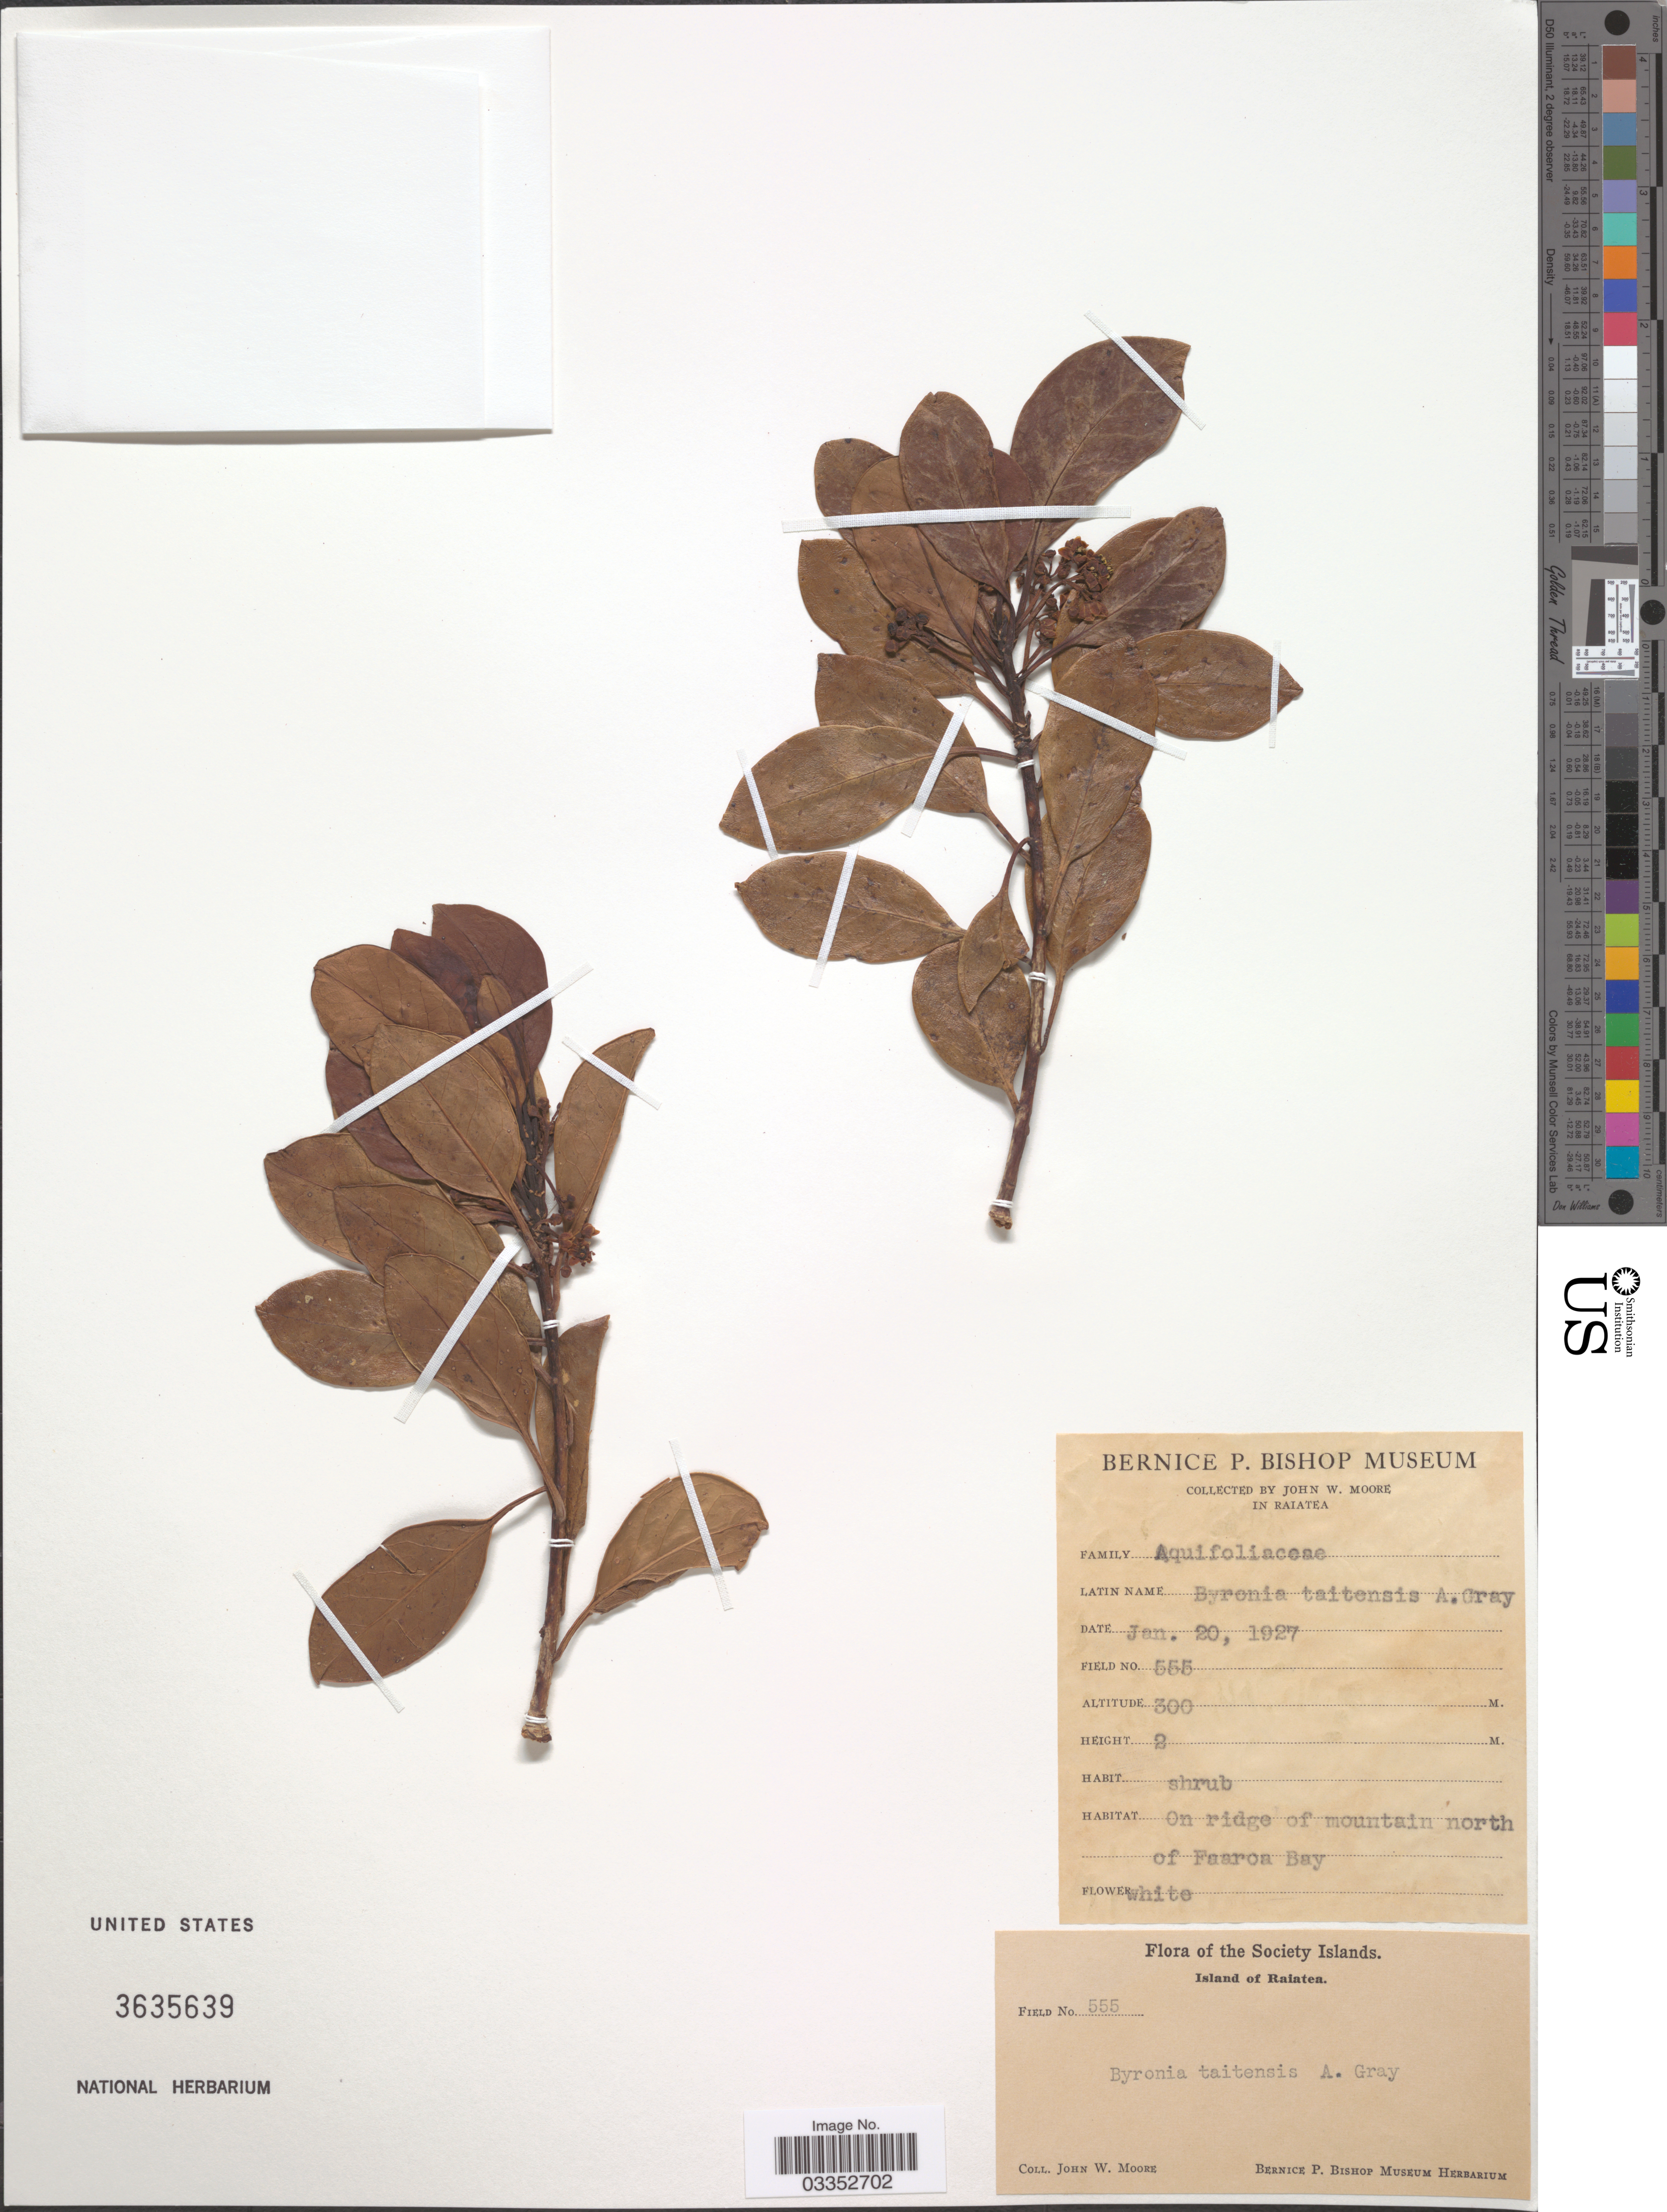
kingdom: Plantae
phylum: Tracheophyta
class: Magnoliopsida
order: Aquifoliales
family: Aquifoliaceae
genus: Ilex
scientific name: Ilex taitensis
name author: (A. Gray) J.W. Moore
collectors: J. Moore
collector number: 555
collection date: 1927-01-20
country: French Polynesia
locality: The Society Islands. Island of Raiatea. On ridge of mountain north of Faaroa Bay.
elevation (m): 300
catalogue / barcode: US 3635639